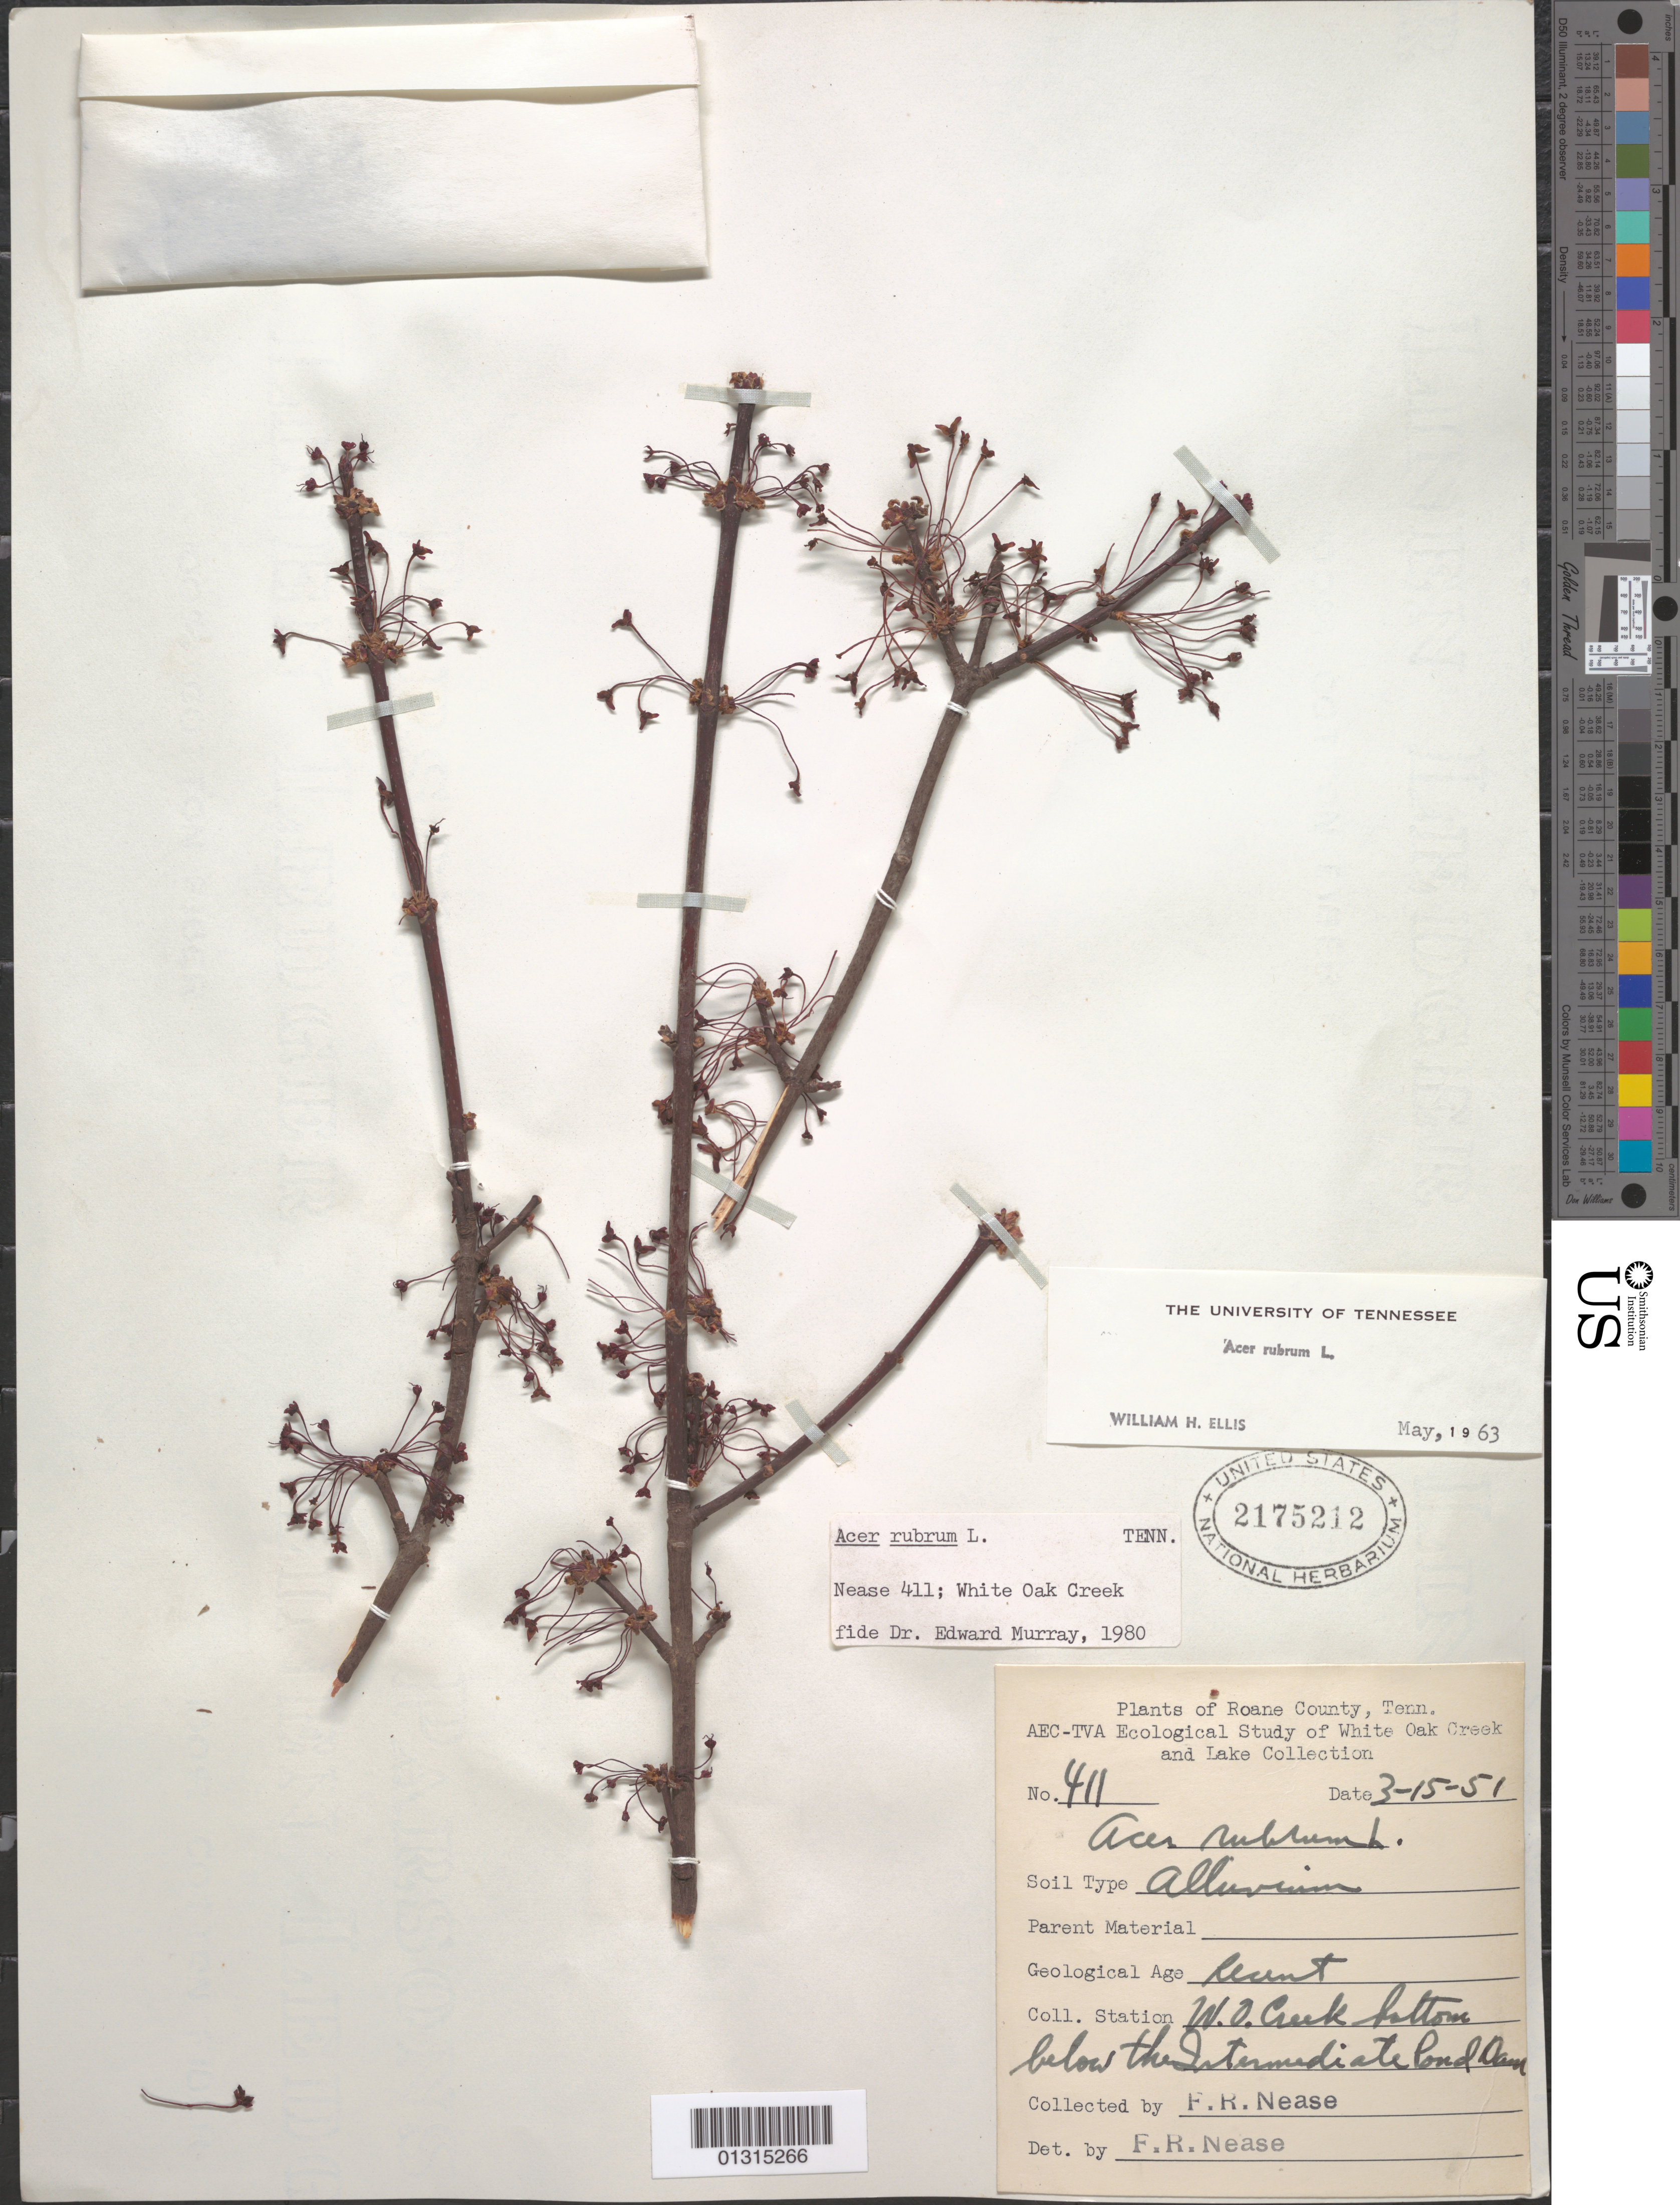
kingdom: Plantae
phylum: Tracheophyta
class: Magnoliopsida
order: Sapindales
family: Sapindaceae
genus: Acer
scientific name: Acer rubrum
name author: L.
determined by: Murray, Edward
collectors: F. Nease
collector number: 411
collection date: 1951-03-15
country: United States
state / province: Tennessee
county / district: Roane County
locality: Roane County, W.O. Creek Bottom, below the Intermediate Pond Dam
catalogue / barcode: US 2175212